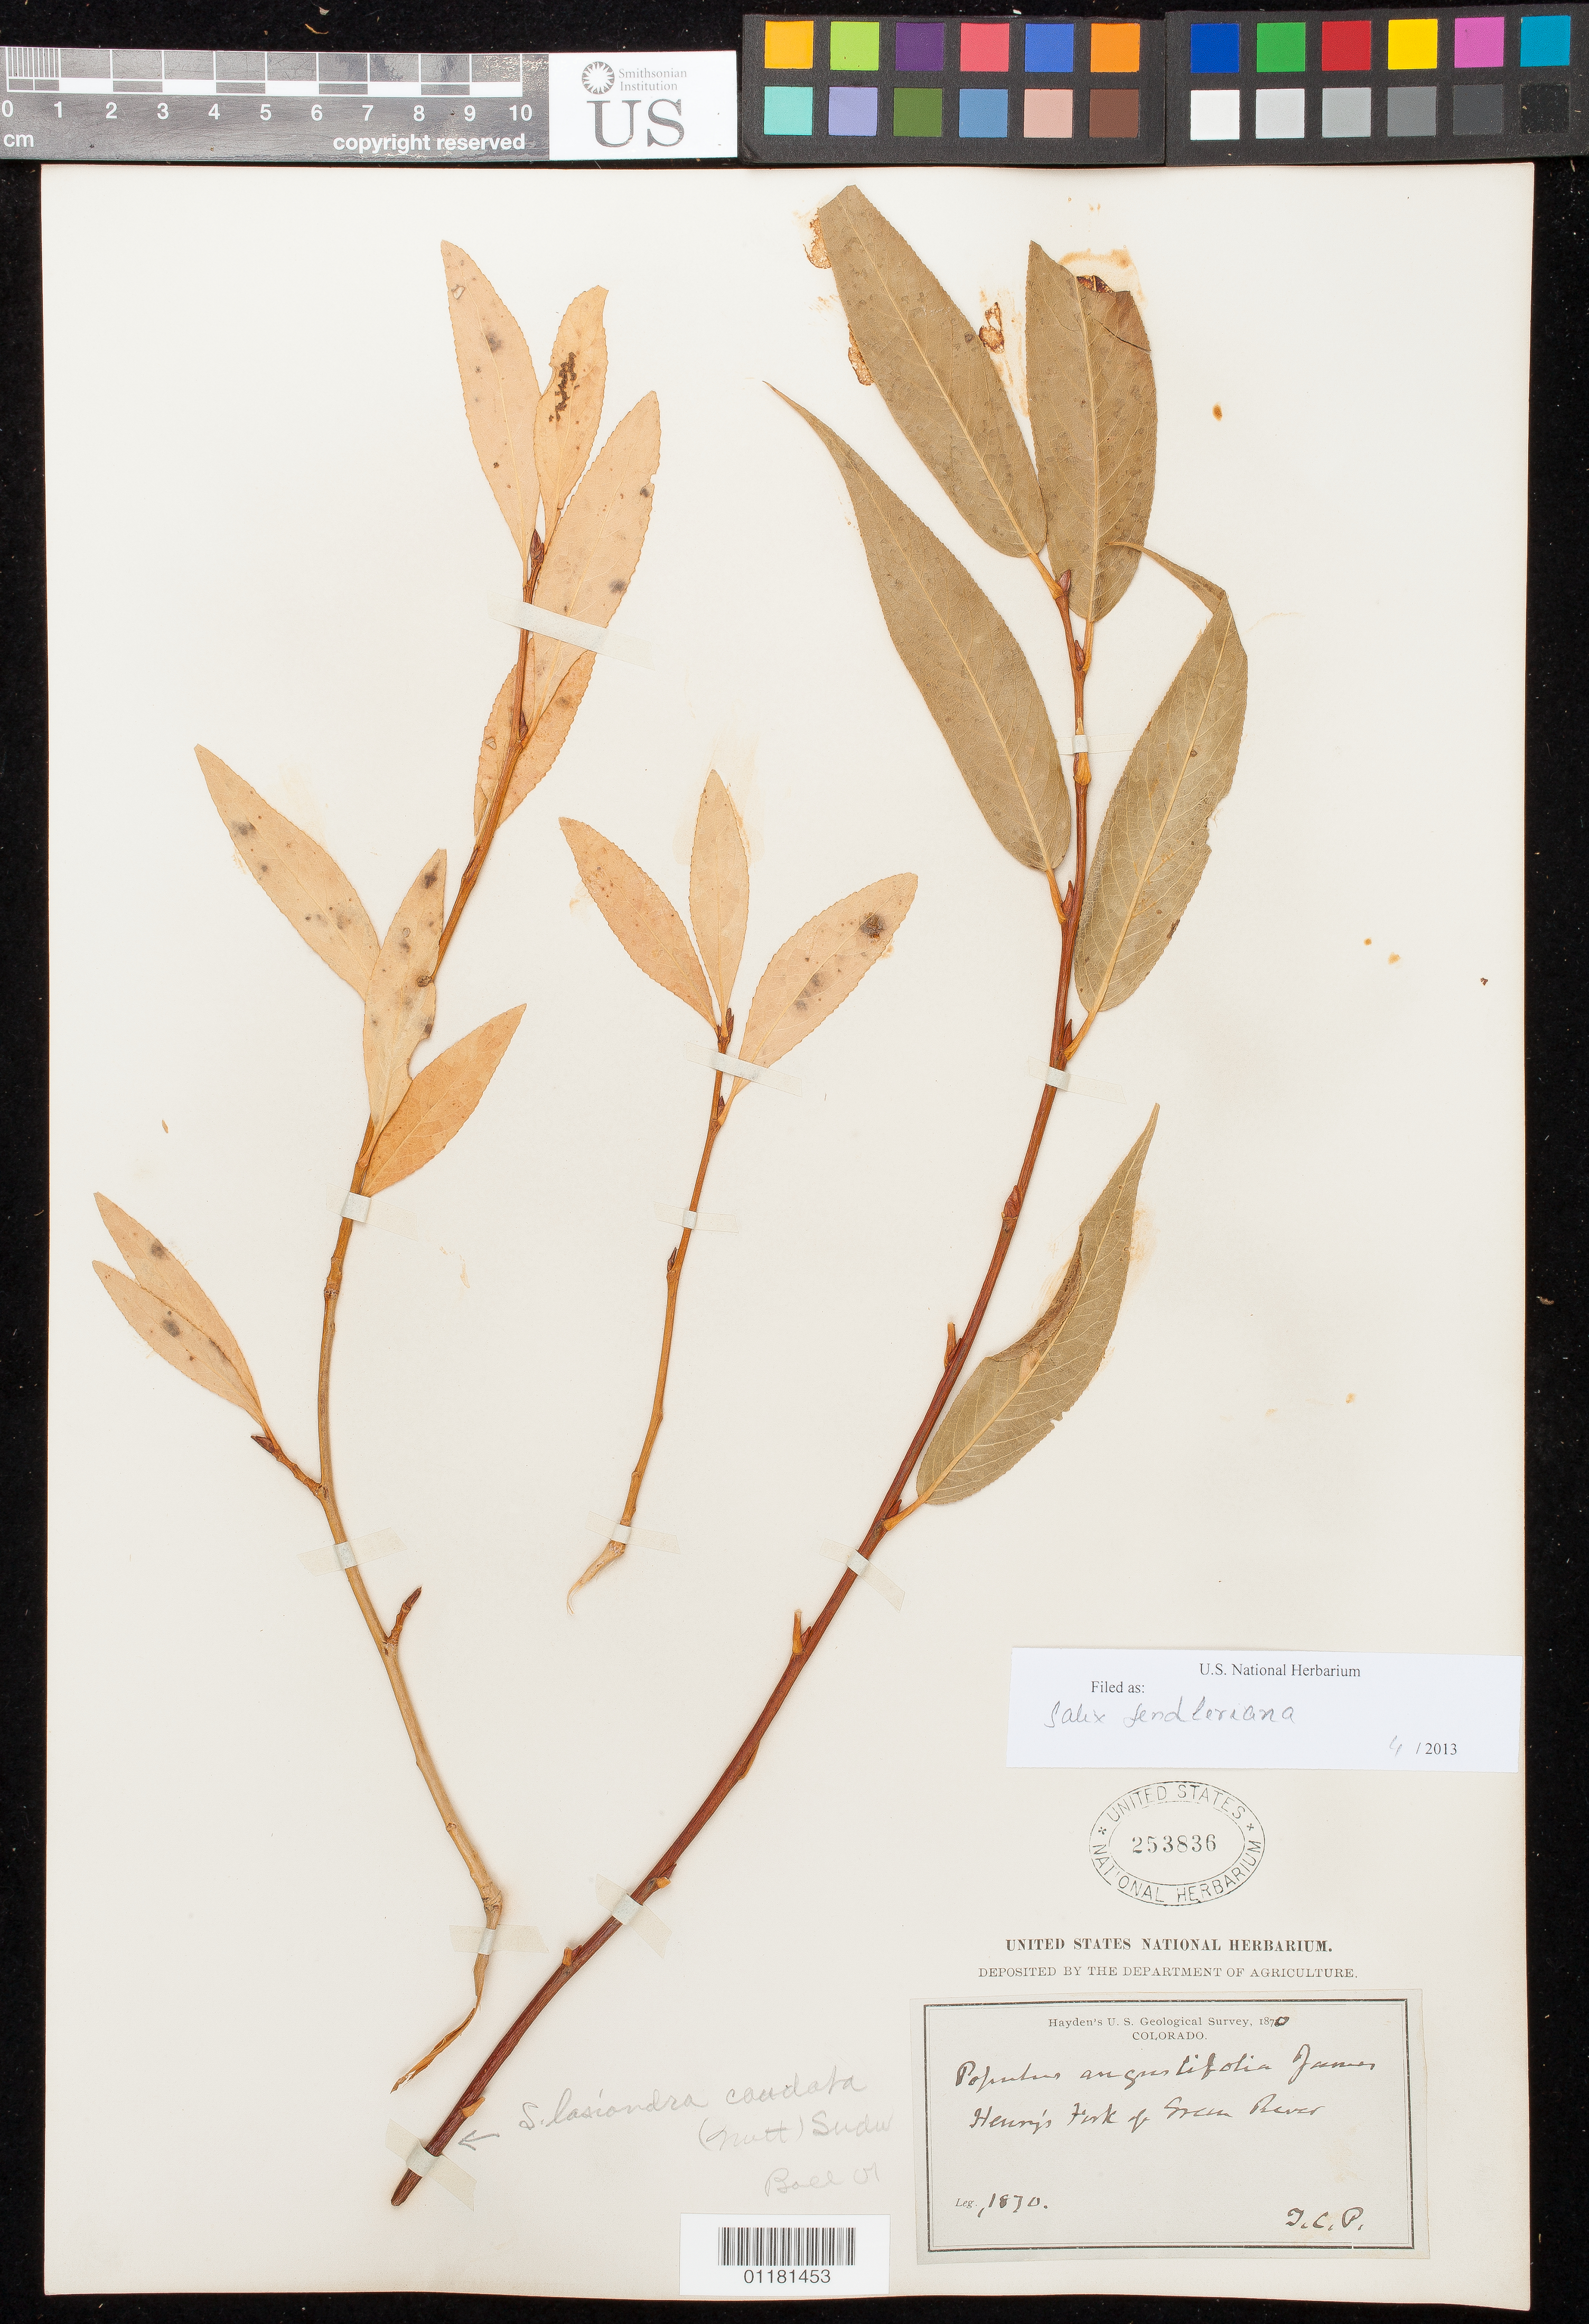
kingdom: Plantae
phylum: Tracheophyta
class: Magnoliopsida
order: Malpighiales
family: Salicaceae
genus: Salix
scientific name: Salix fendleriana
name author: Andersson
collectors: J. C. P.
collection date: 1870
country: United States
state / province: Colorado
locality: Henry's Fork of Green River.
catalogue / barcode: US 253836